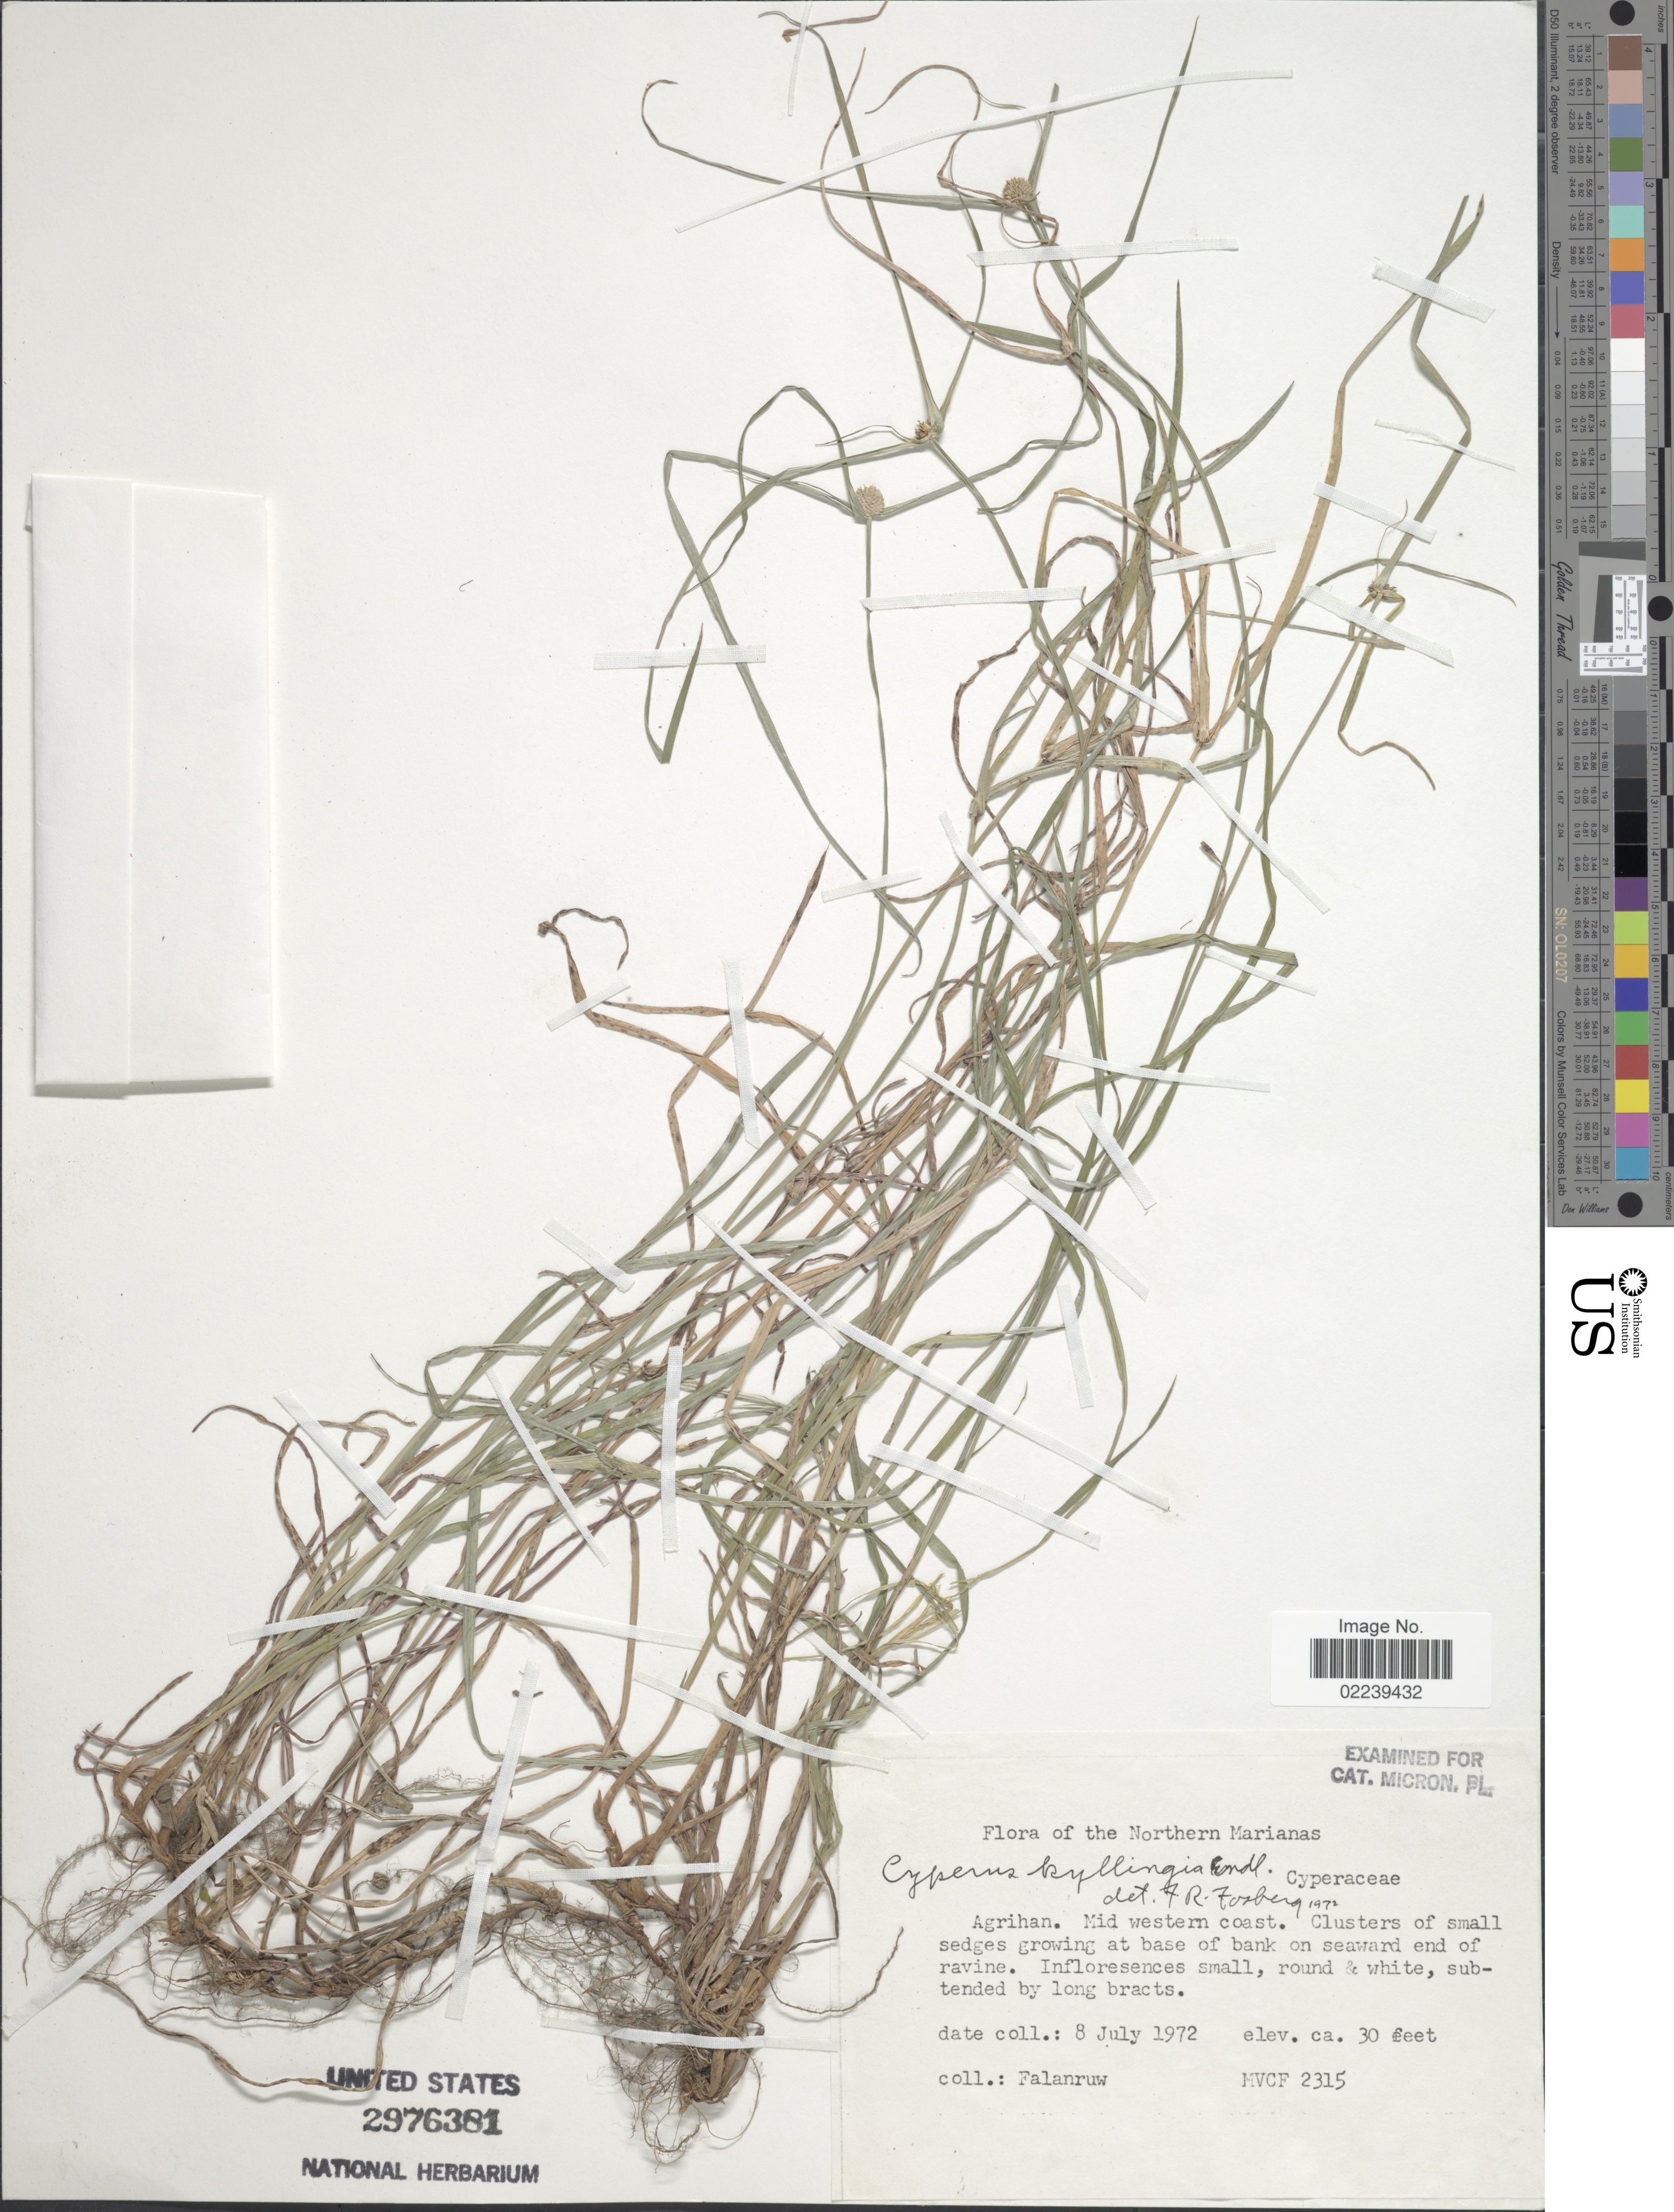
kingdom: Plantae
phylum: Tracheophyta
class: Liliopsida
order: Poales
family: Cyperaceae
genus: Cyperus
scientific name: Cyperus mindorensis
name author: (Steud.) Huygh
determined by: Strong, M. T., (US), Smithsonian Institution - National Museum of Natural History (UNITED STATES)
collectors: Falanruw, --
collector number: MVCF 2315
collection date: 1972-07-08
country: Northern Mariana Islands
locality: Agrihan. Mid western coast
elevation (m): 9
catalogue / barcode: US 2976381